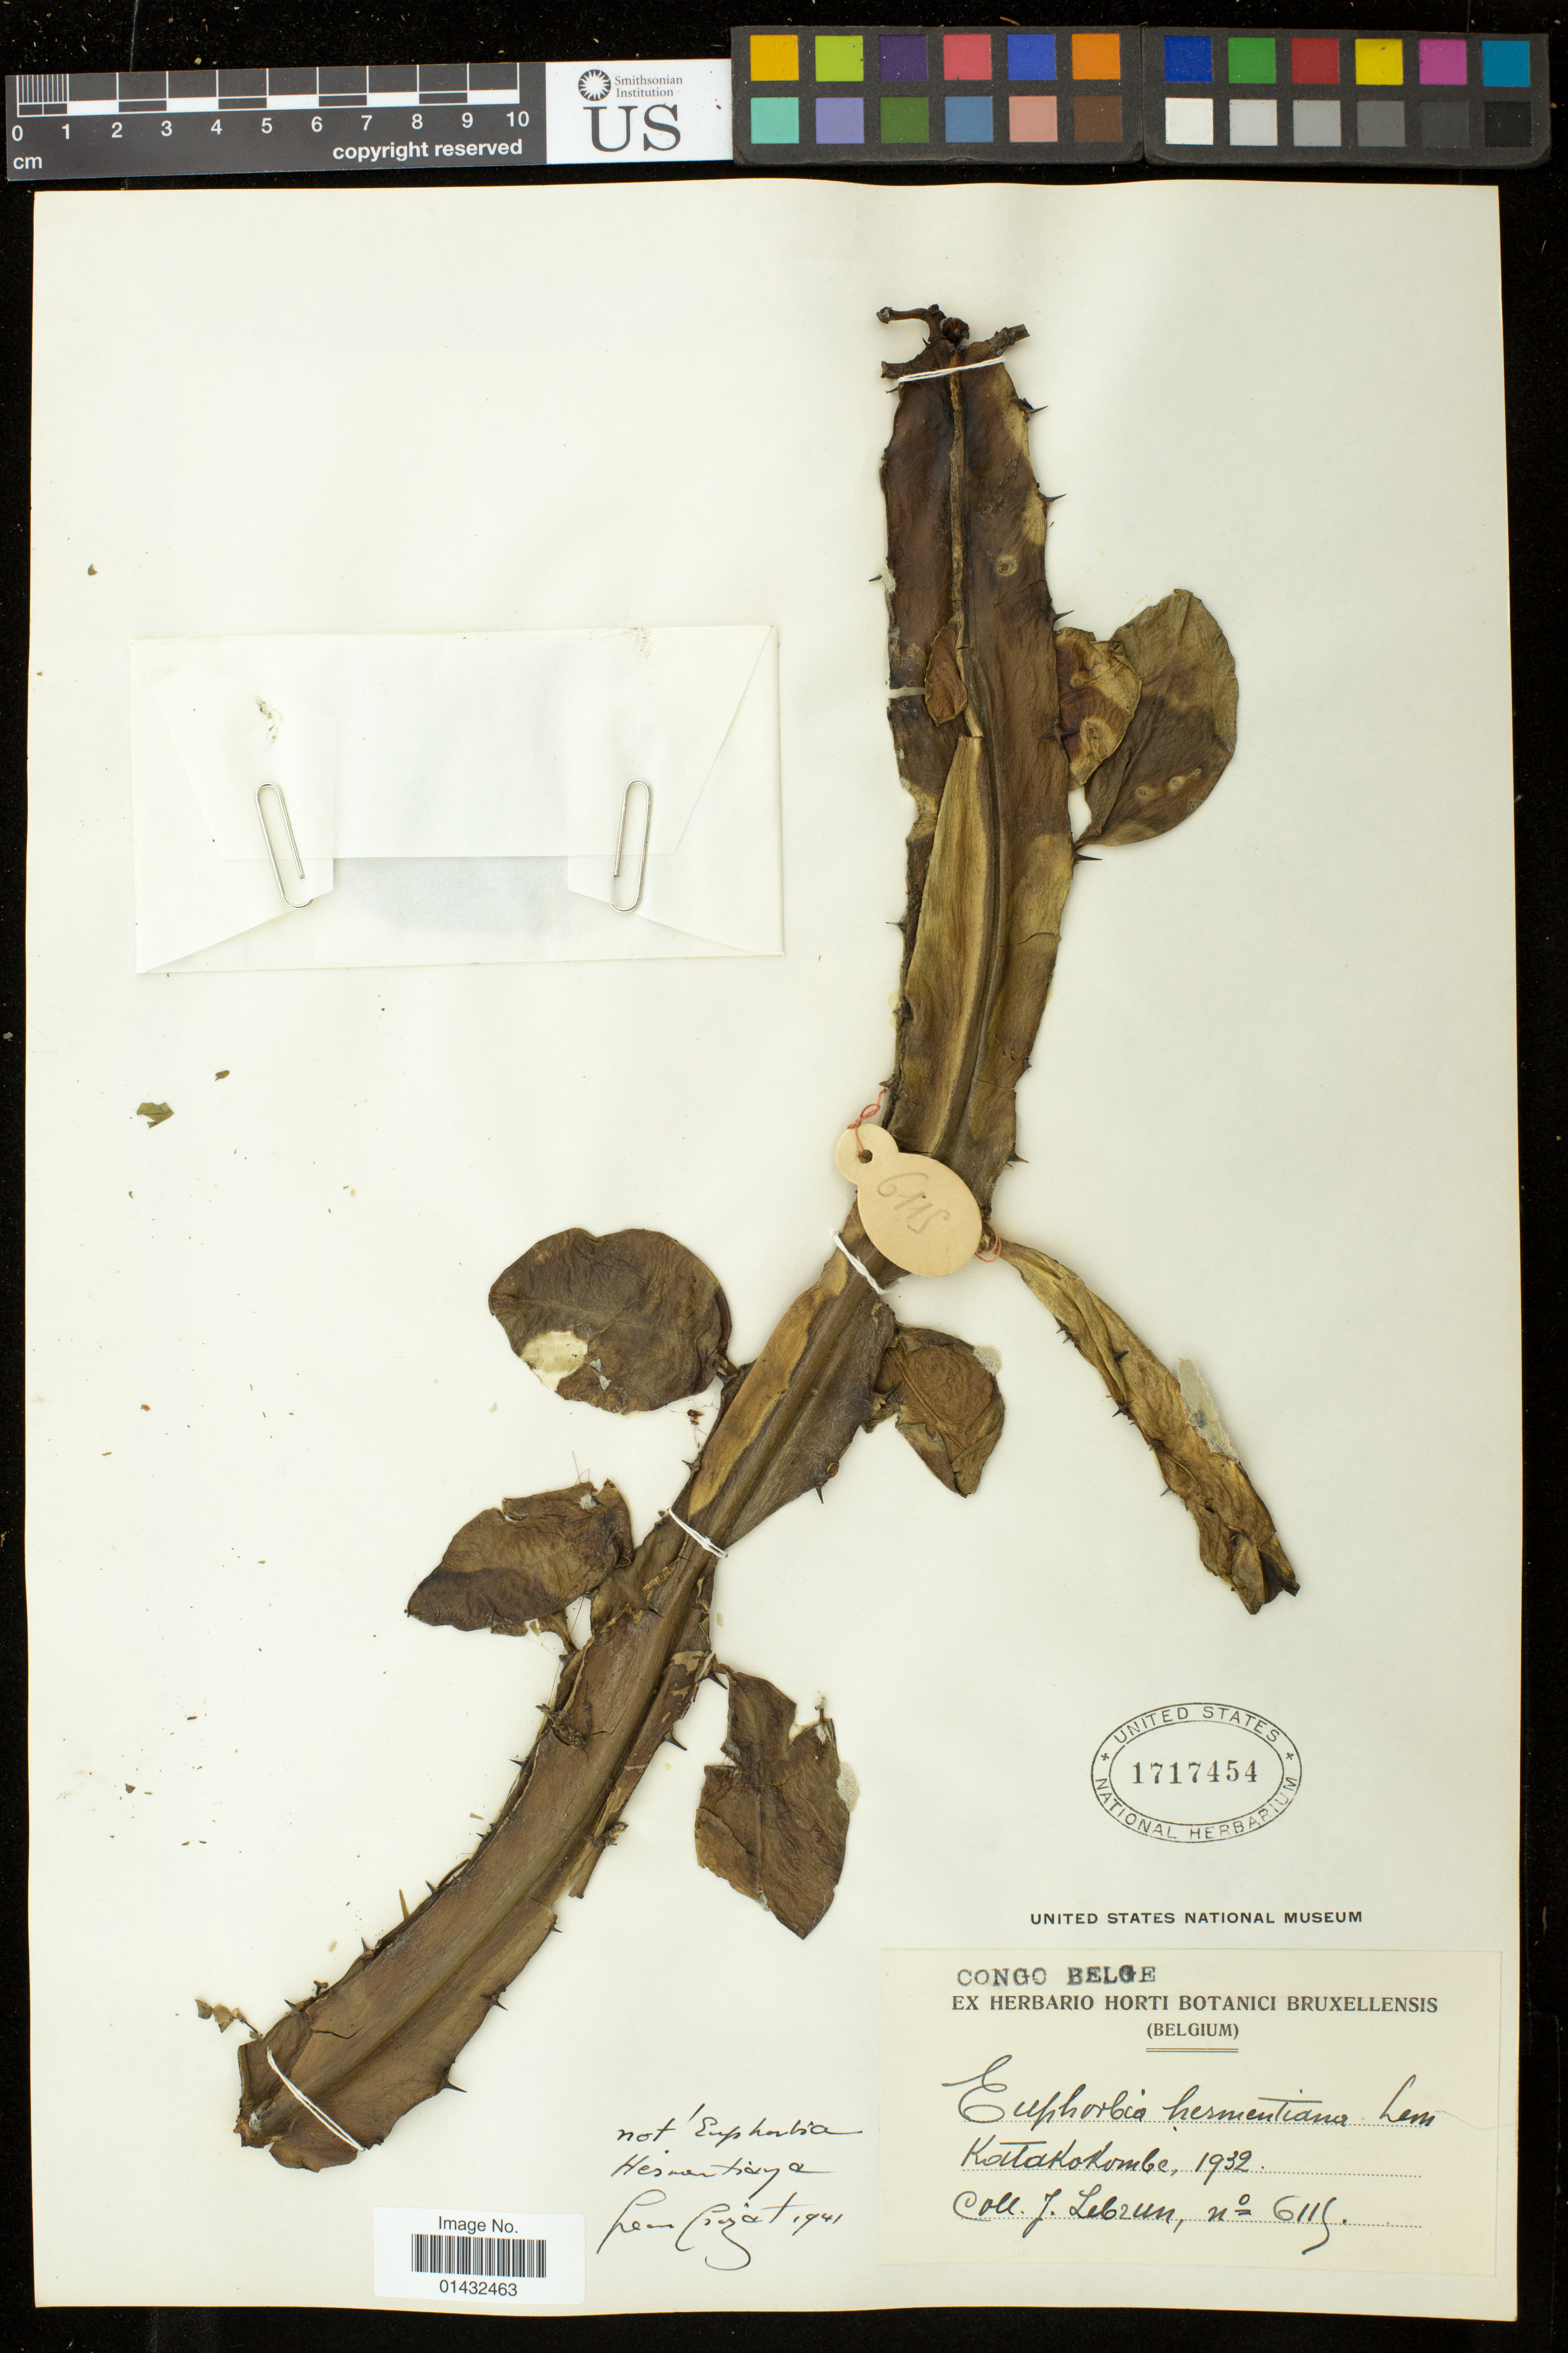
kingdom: Plantae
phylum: Tracheophyta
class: Magnoliopsida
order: Malpighiales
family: Euphorbiaceae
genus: Euphorbia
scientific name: Euphorbia trigona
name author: Mill.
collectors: J. A. Lebrun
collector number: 611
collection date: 1932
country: Congo, Democratic Republic of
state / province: Sankuru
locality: Katako-Kombe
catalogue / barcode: US 1717454